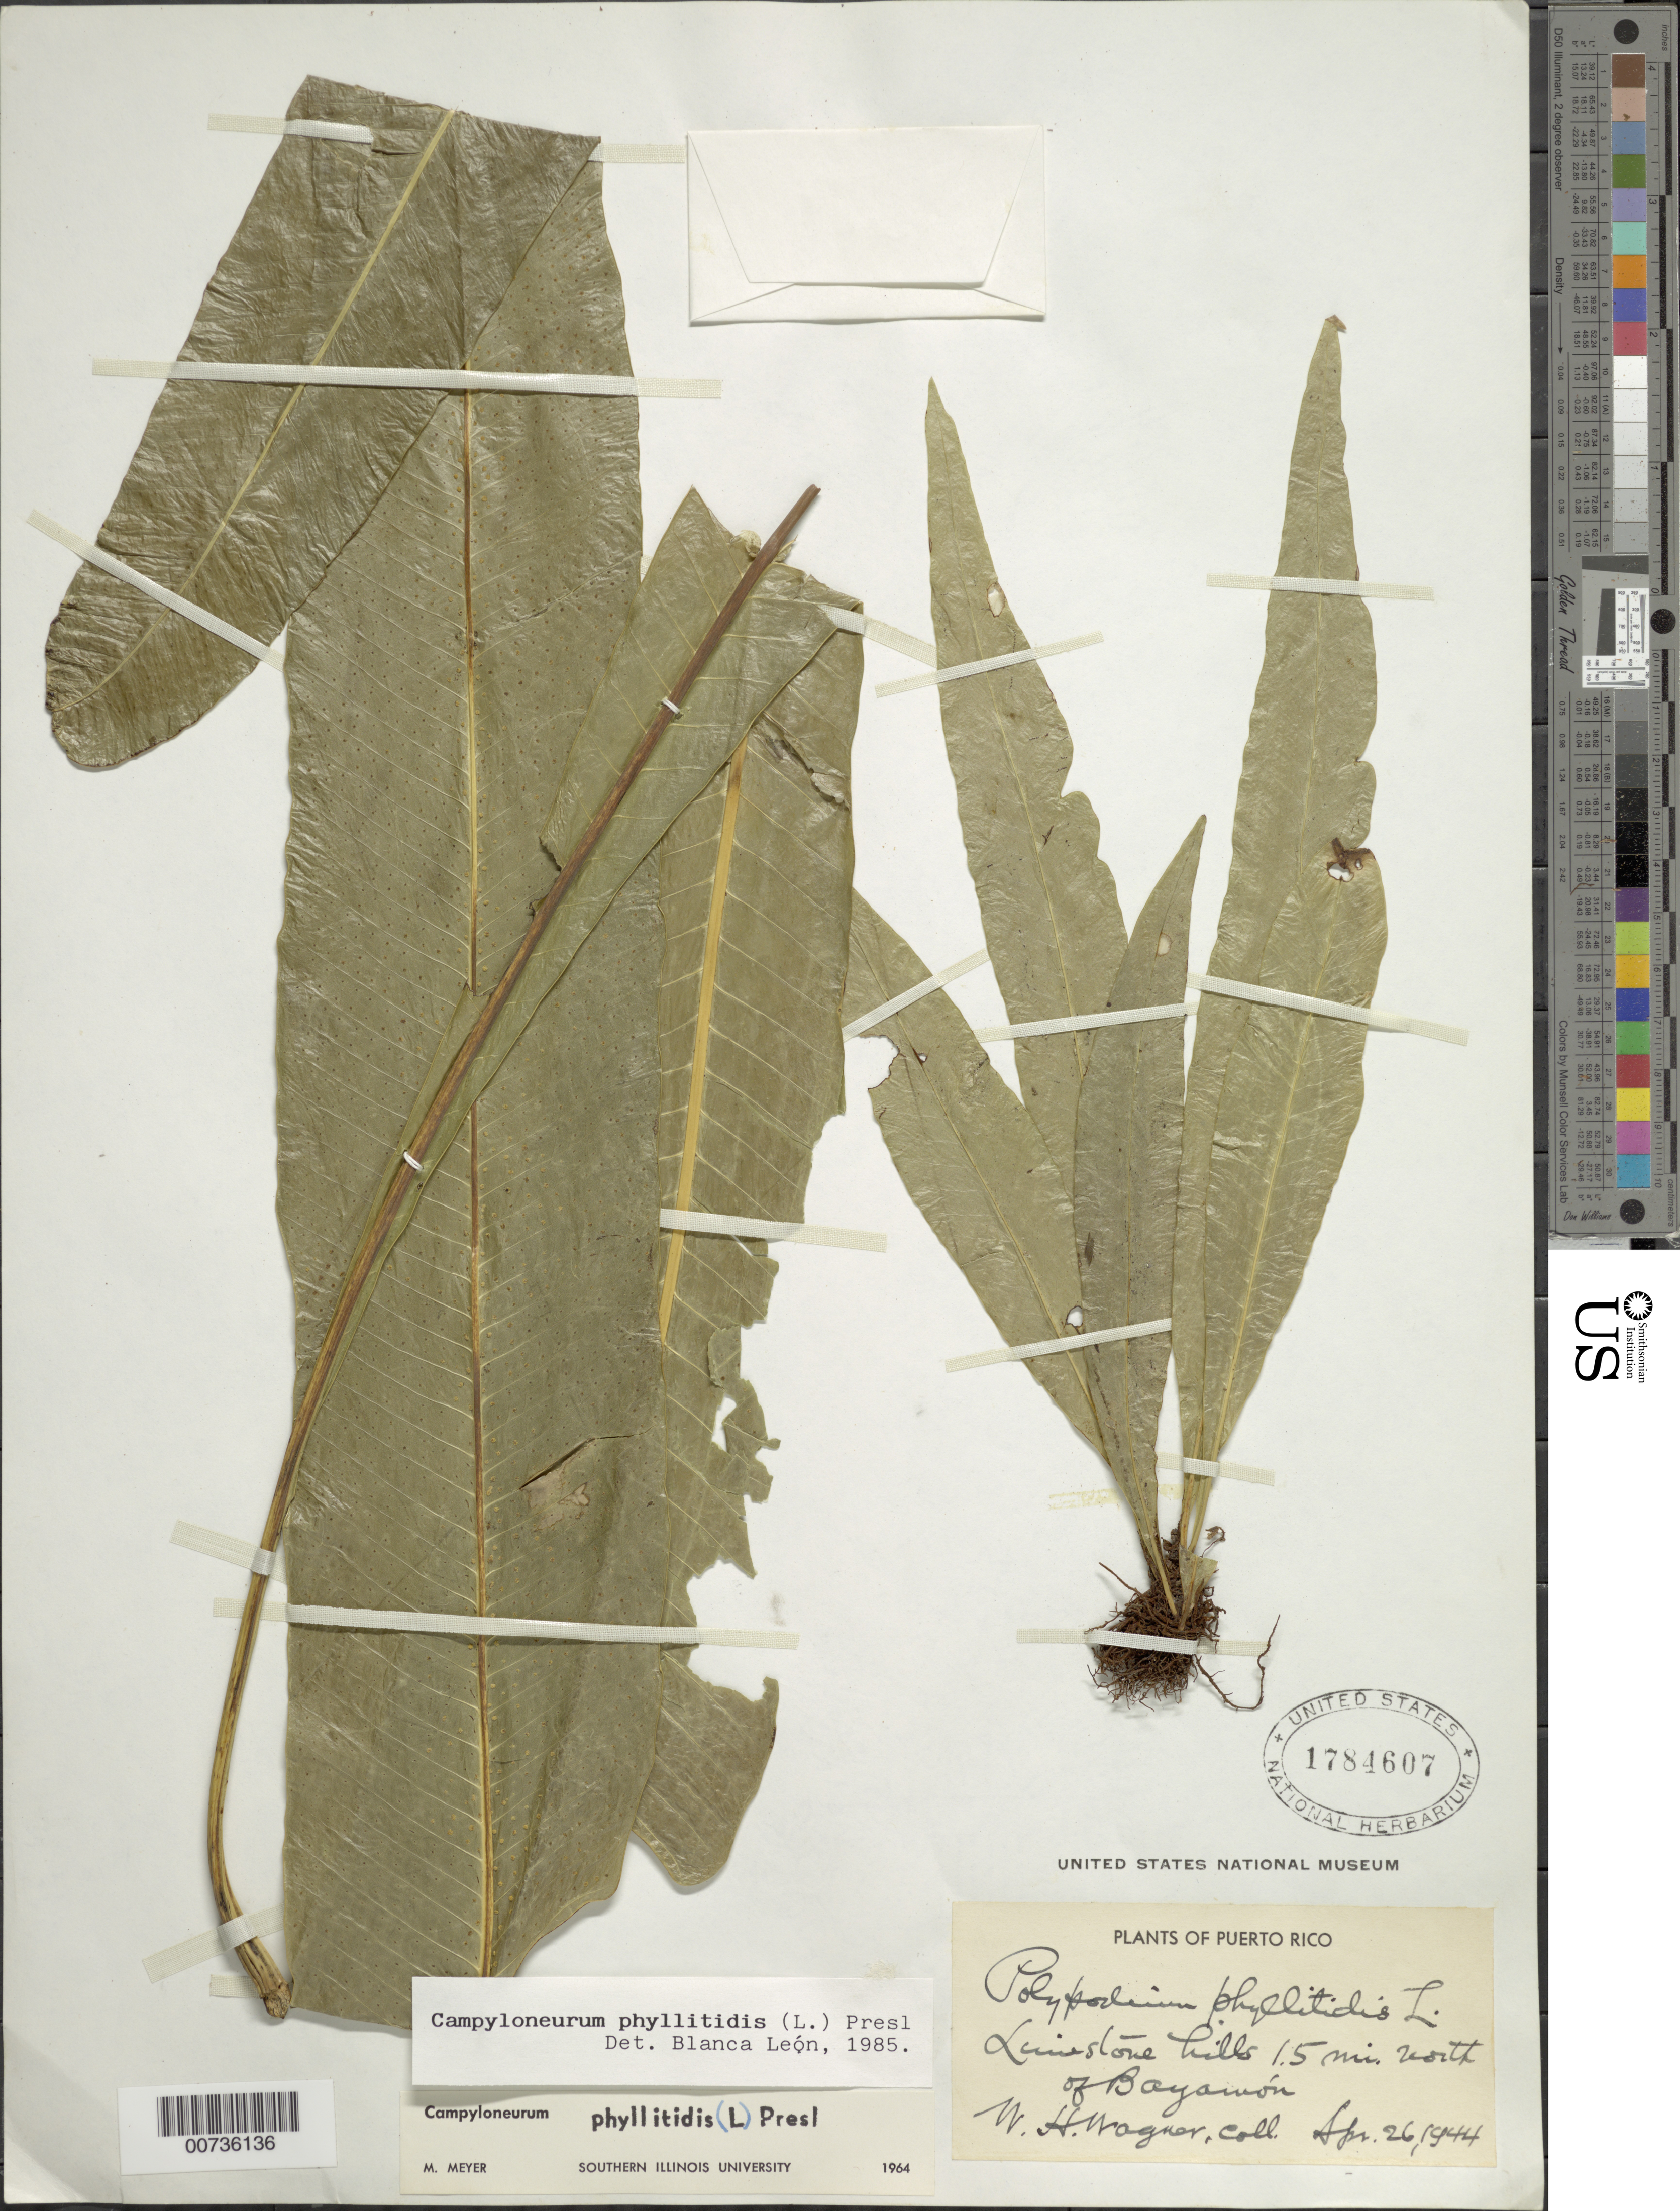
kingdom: Plantae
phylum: Tracheophyta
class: Polypodiopsida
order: Polypodiales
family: Polypodiaceae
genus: Campyloneurum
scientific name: Campyloneurum phyllitidis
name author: (L.) C. Presl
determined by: León, B.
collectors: W. H. Wagner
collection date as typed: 26 Apr 1944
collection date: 1944-04-26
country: Puerto Rico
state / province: Bayamón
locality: Limestone hills, 1.5 miles north of Bayamón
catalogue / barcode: US 1784607